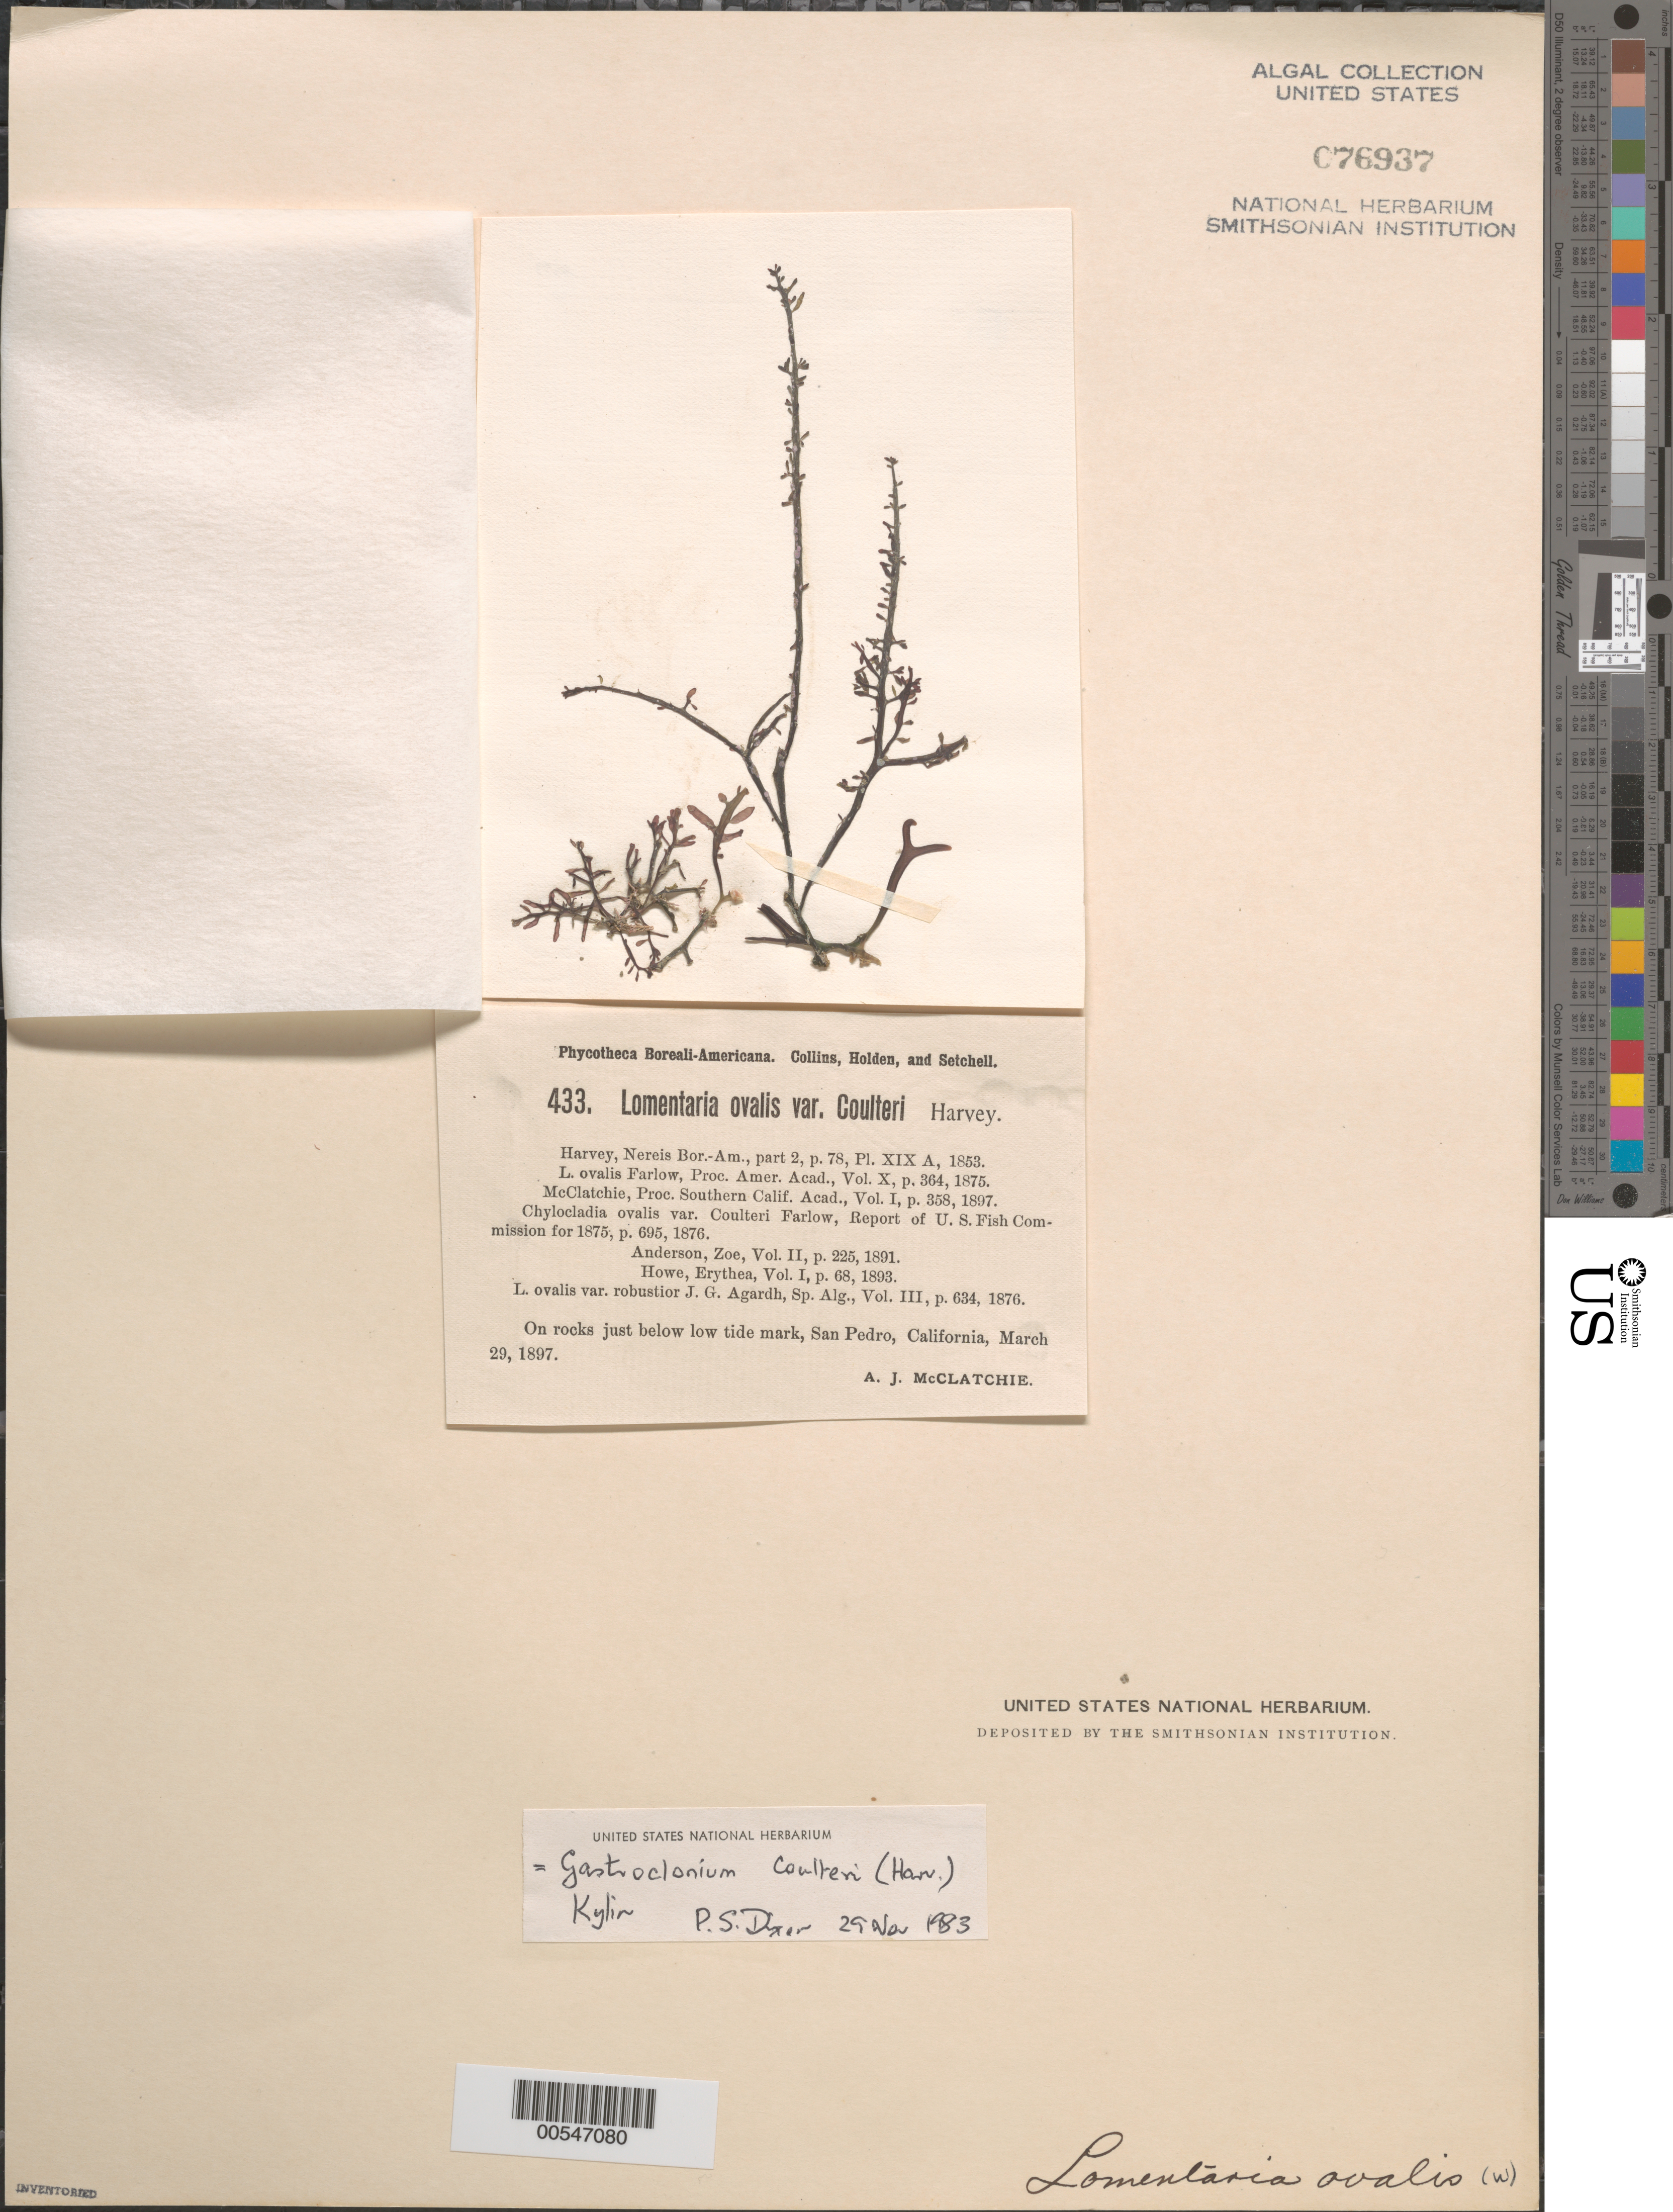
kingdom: Plantae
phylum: Rhodophyta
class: Florideophyceae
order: Rhodymeniales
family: Champiaceae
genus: Neogastroclonium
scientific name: Neogastroclonium subarticulatum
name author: (Turner) L. Le Gall et al.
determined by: Algae name updating Project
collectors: A. J. McClatchie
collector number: PB-A 433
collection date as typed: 29 Mar 1897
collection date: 1897-03-29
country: United States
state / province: California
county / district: Los Angeles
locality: San Pedro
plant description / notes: Collins, Holden & Setchell, Phycotheca Boreali-Americana, as Lomentaria ovalis v. coulteri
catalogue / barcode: US 76937